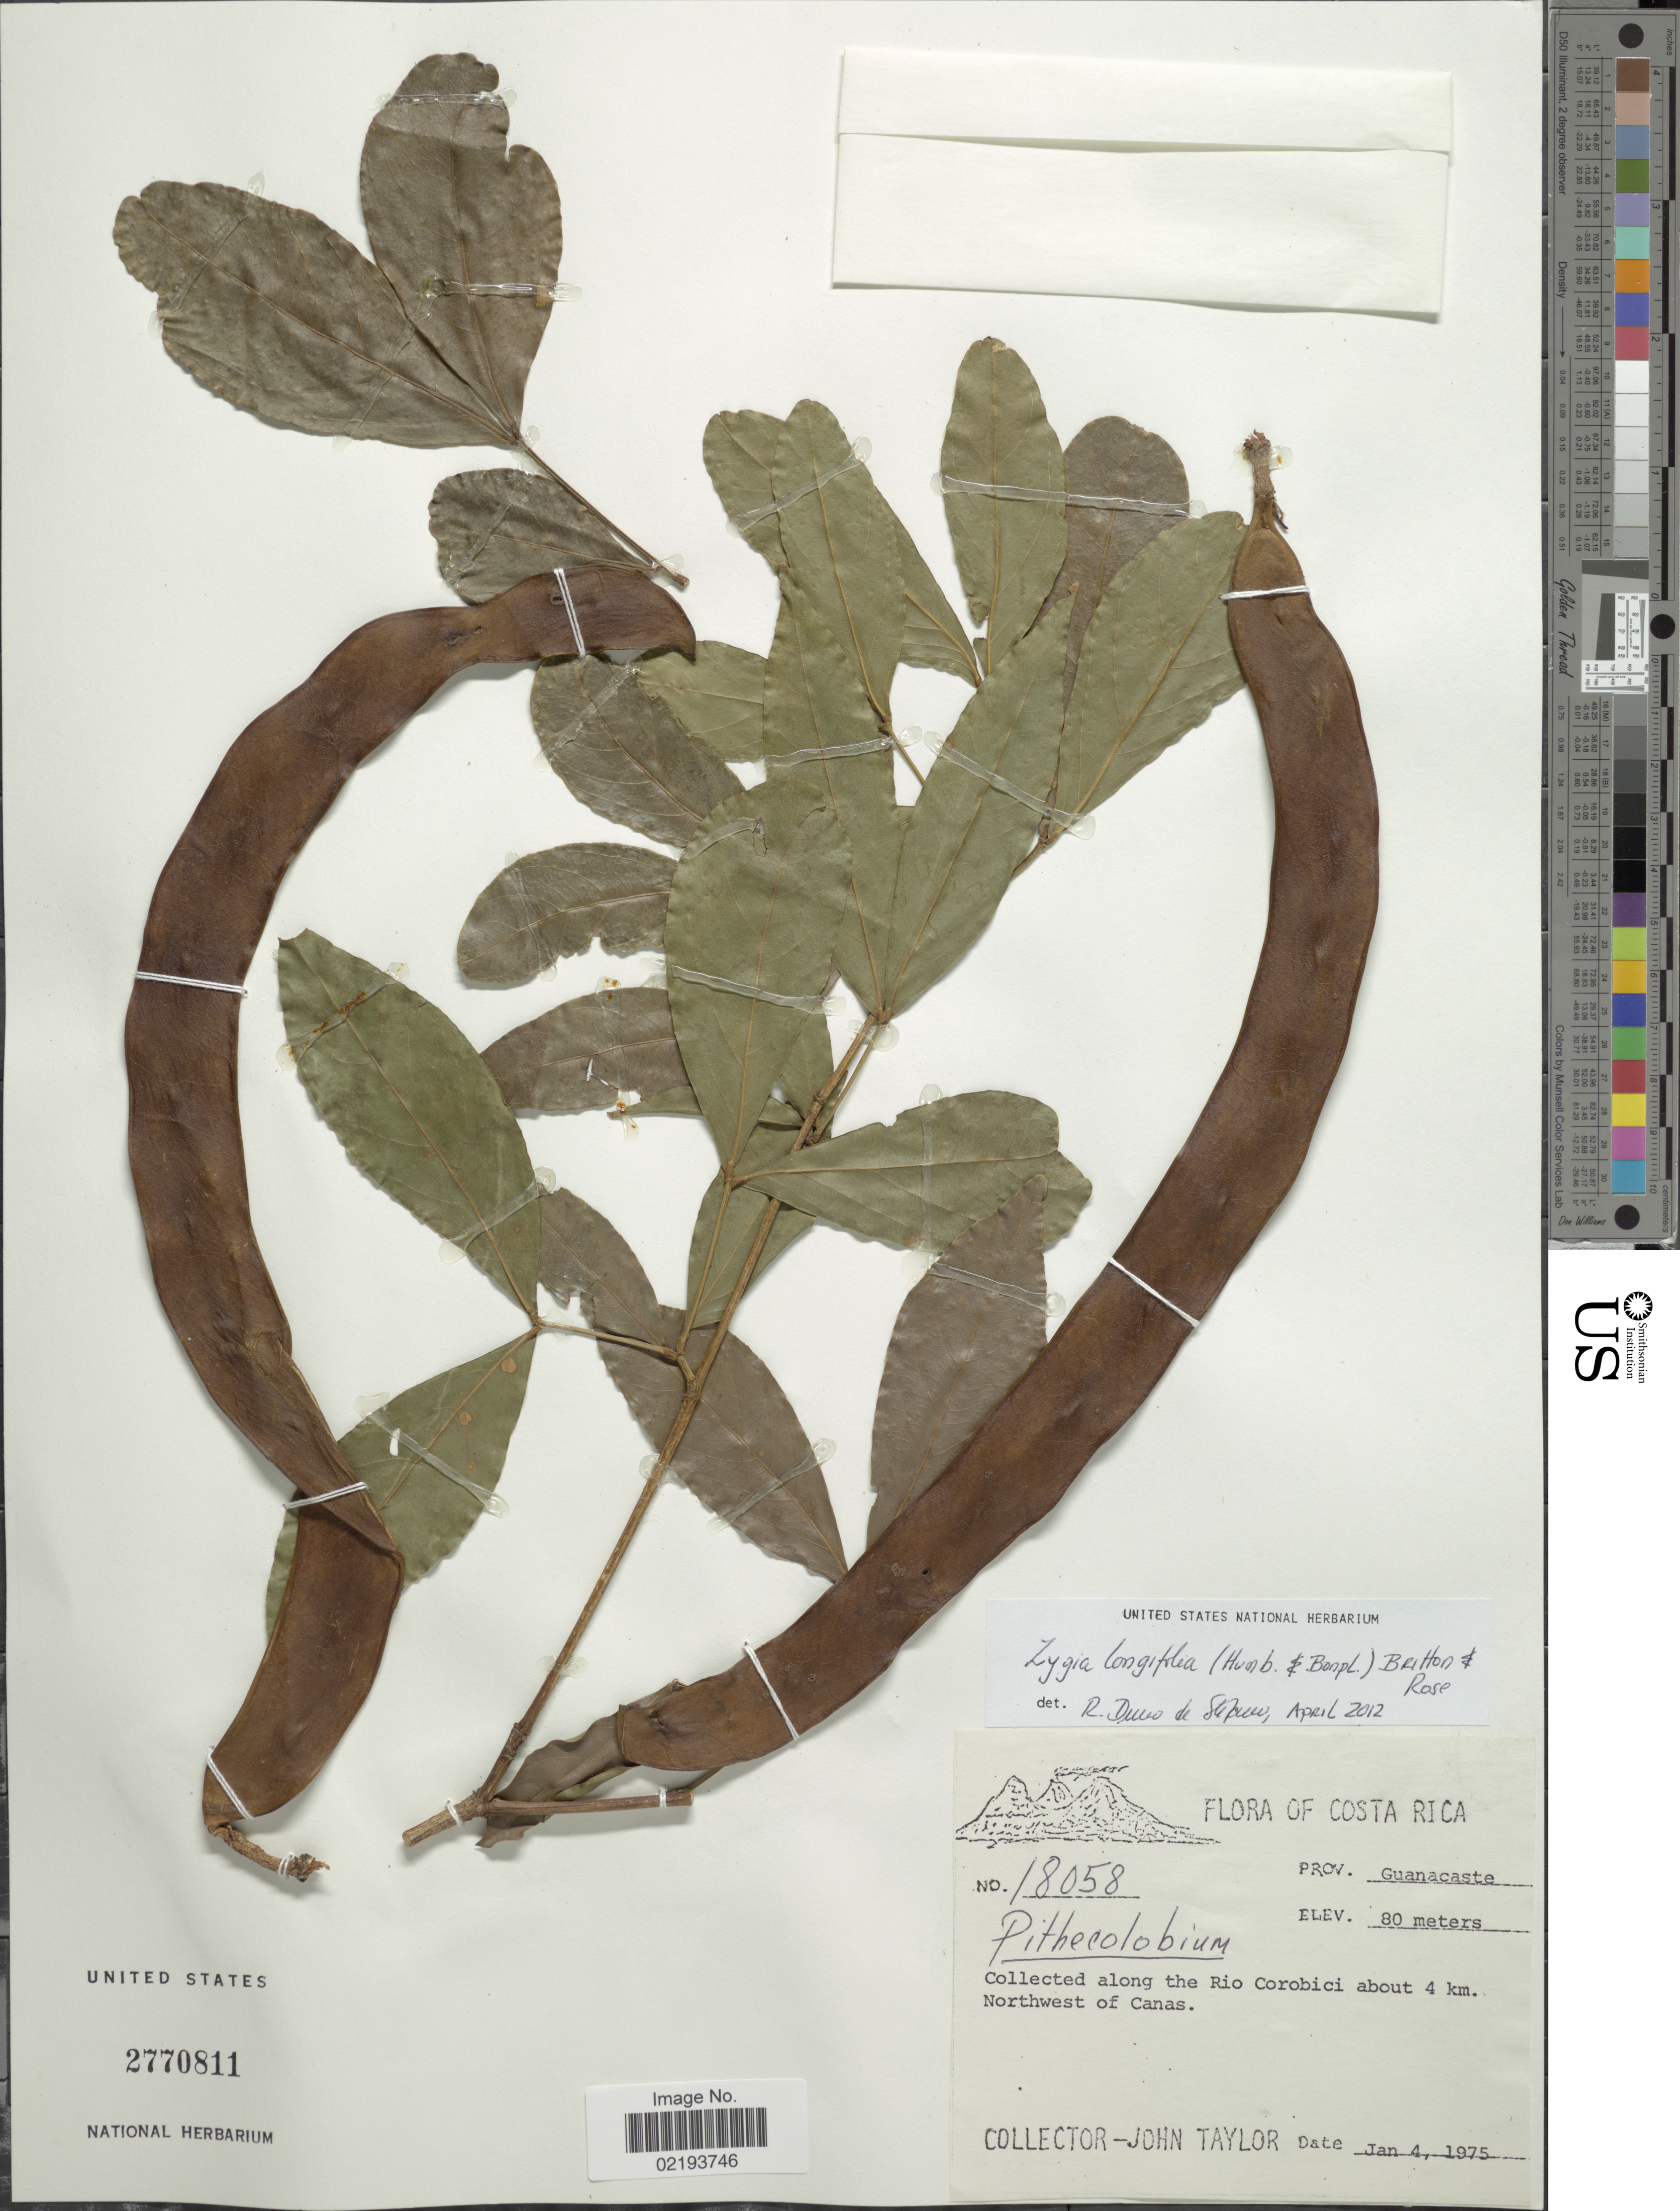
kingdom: Plantae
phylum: Tracheophyta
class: Magnoliopsida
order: Fabales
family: Fabaceae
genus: Zygia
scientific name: Zygia longifolia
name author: (Willd.) Britton & Rose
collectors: J. Taylor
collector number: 18058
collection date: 1975-01-04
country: Costa Rica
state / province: Guanacaste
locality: Along the Rio Corobici about 4 km Northwest of Canas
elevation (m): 80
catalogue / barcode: US 2770811